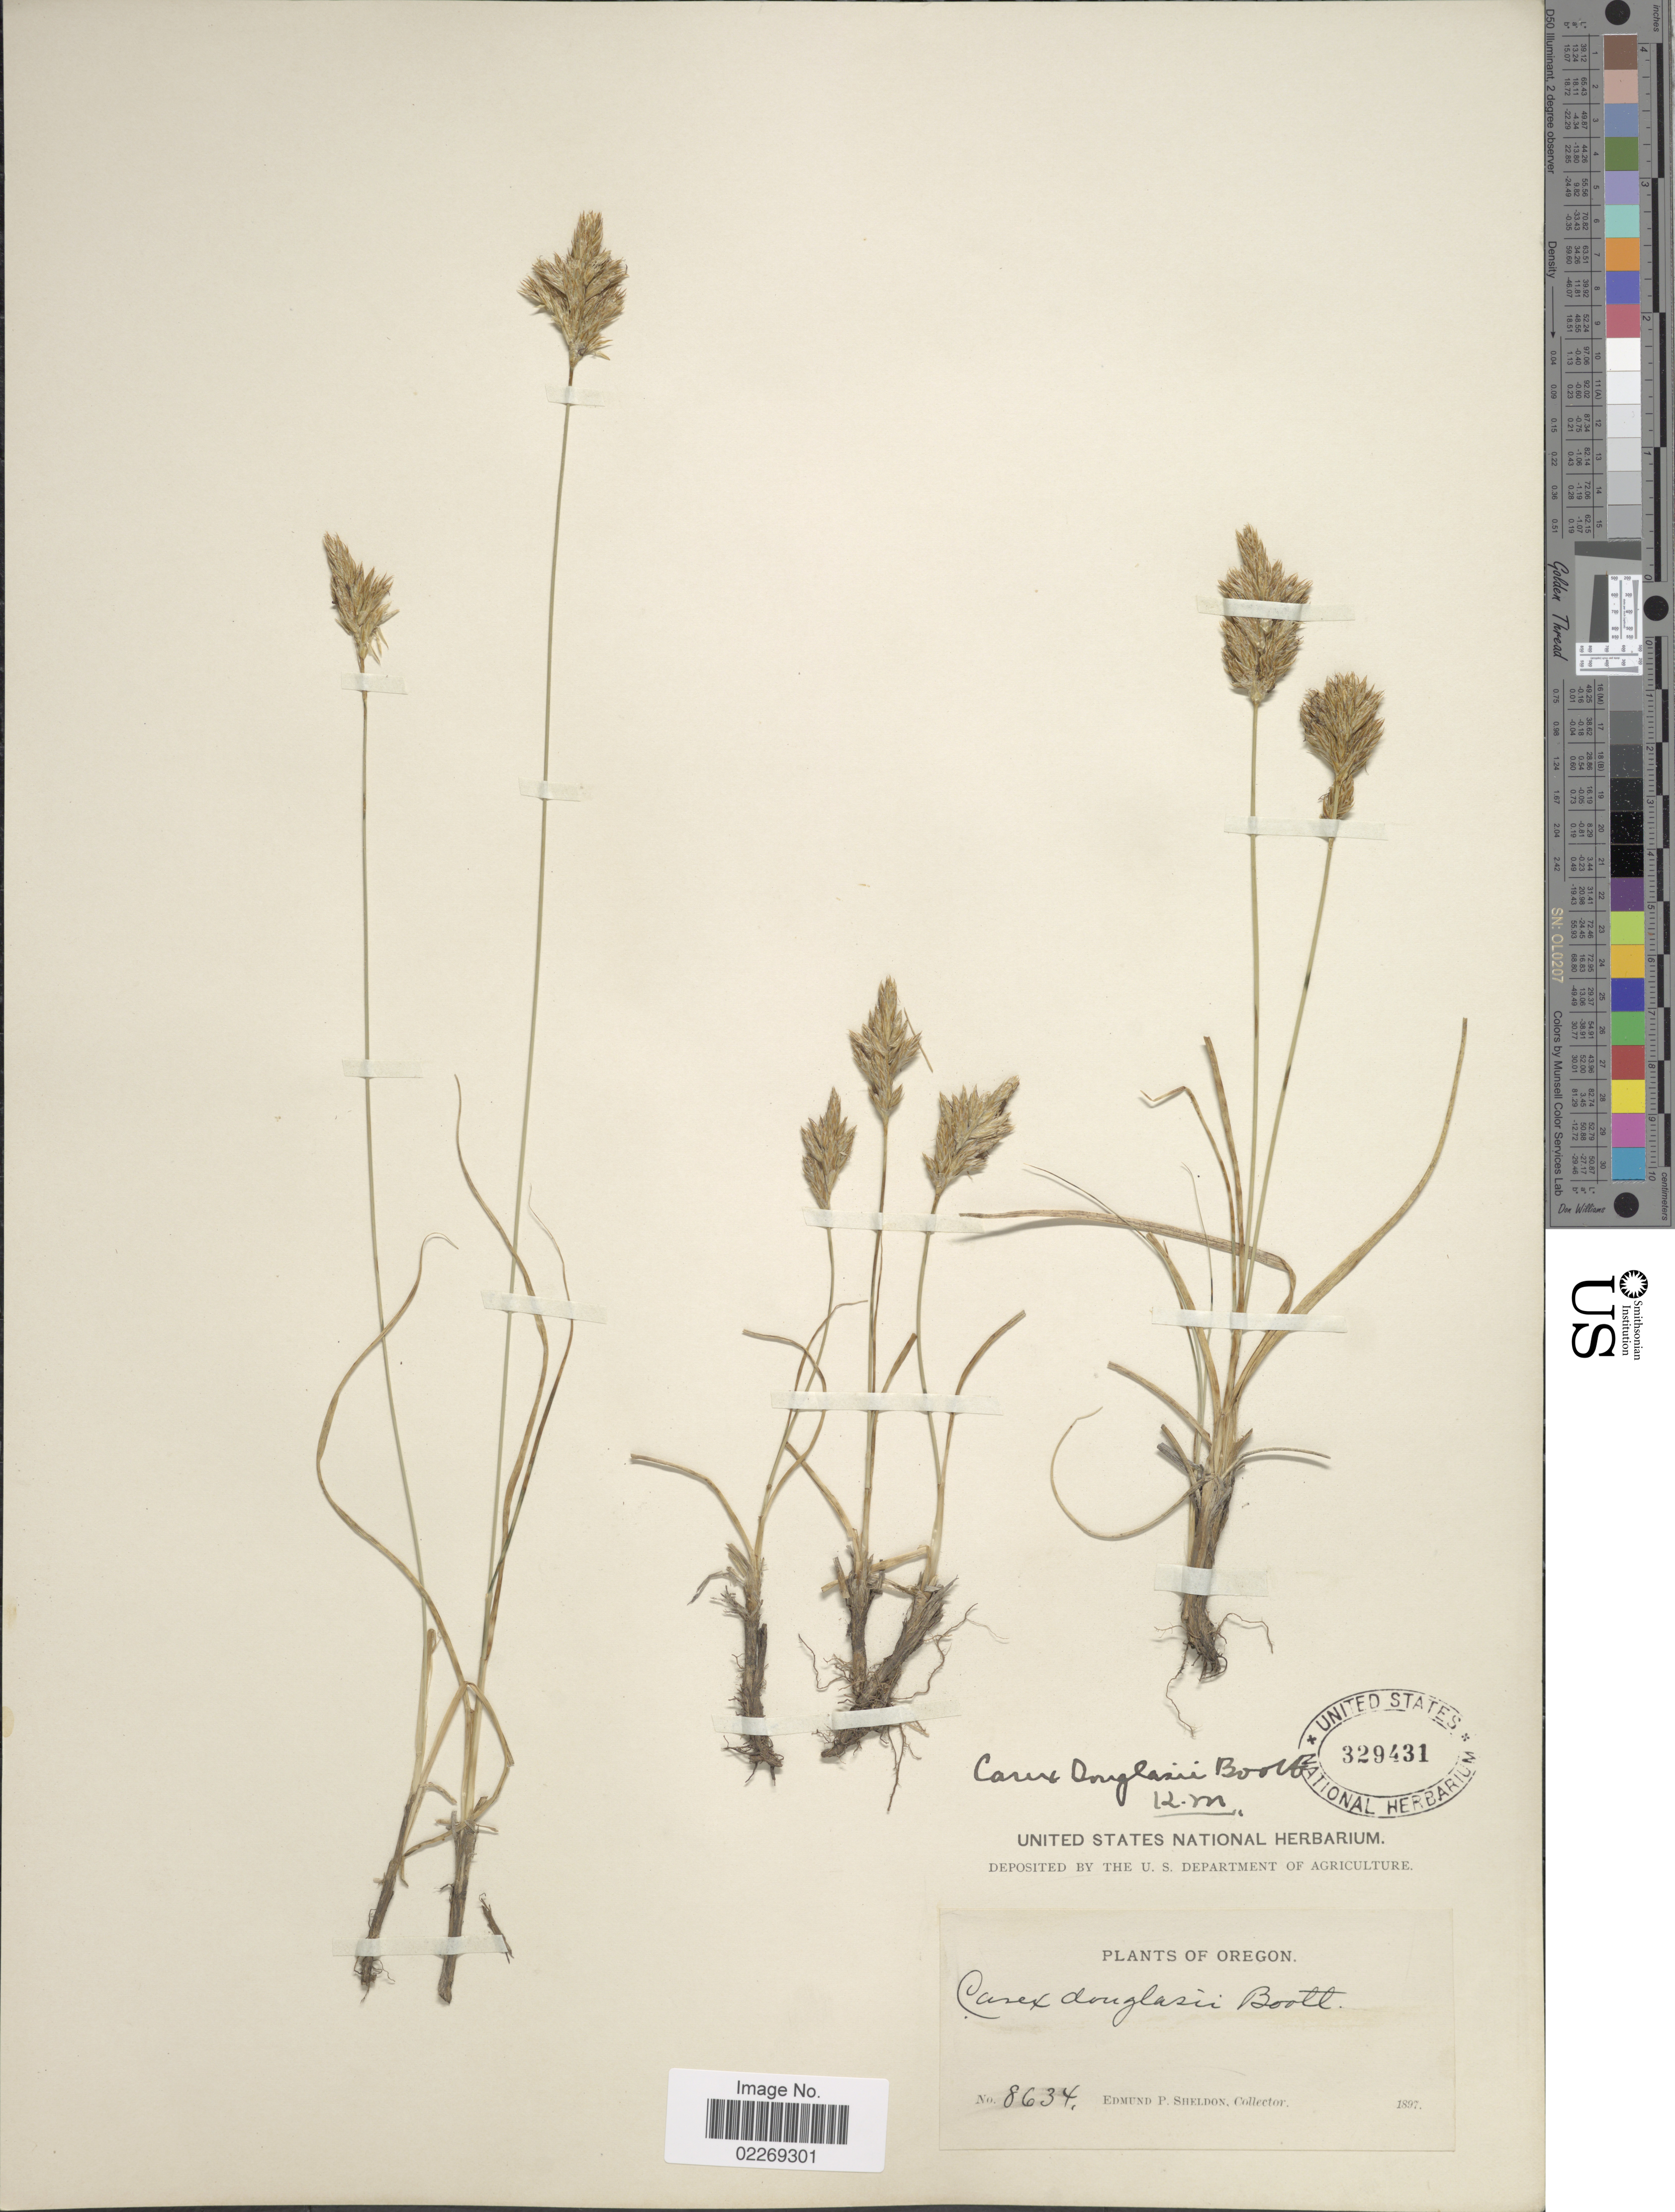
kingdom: Plantae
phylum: Tracheophyta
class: Liliopsida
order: Poales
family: Cyperaceae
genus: Carex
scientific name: Carex douglasii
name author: Boott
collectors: E. P. Sheldon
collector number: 8634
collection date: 1897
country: United States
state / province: Oregon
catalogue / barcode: US 329431